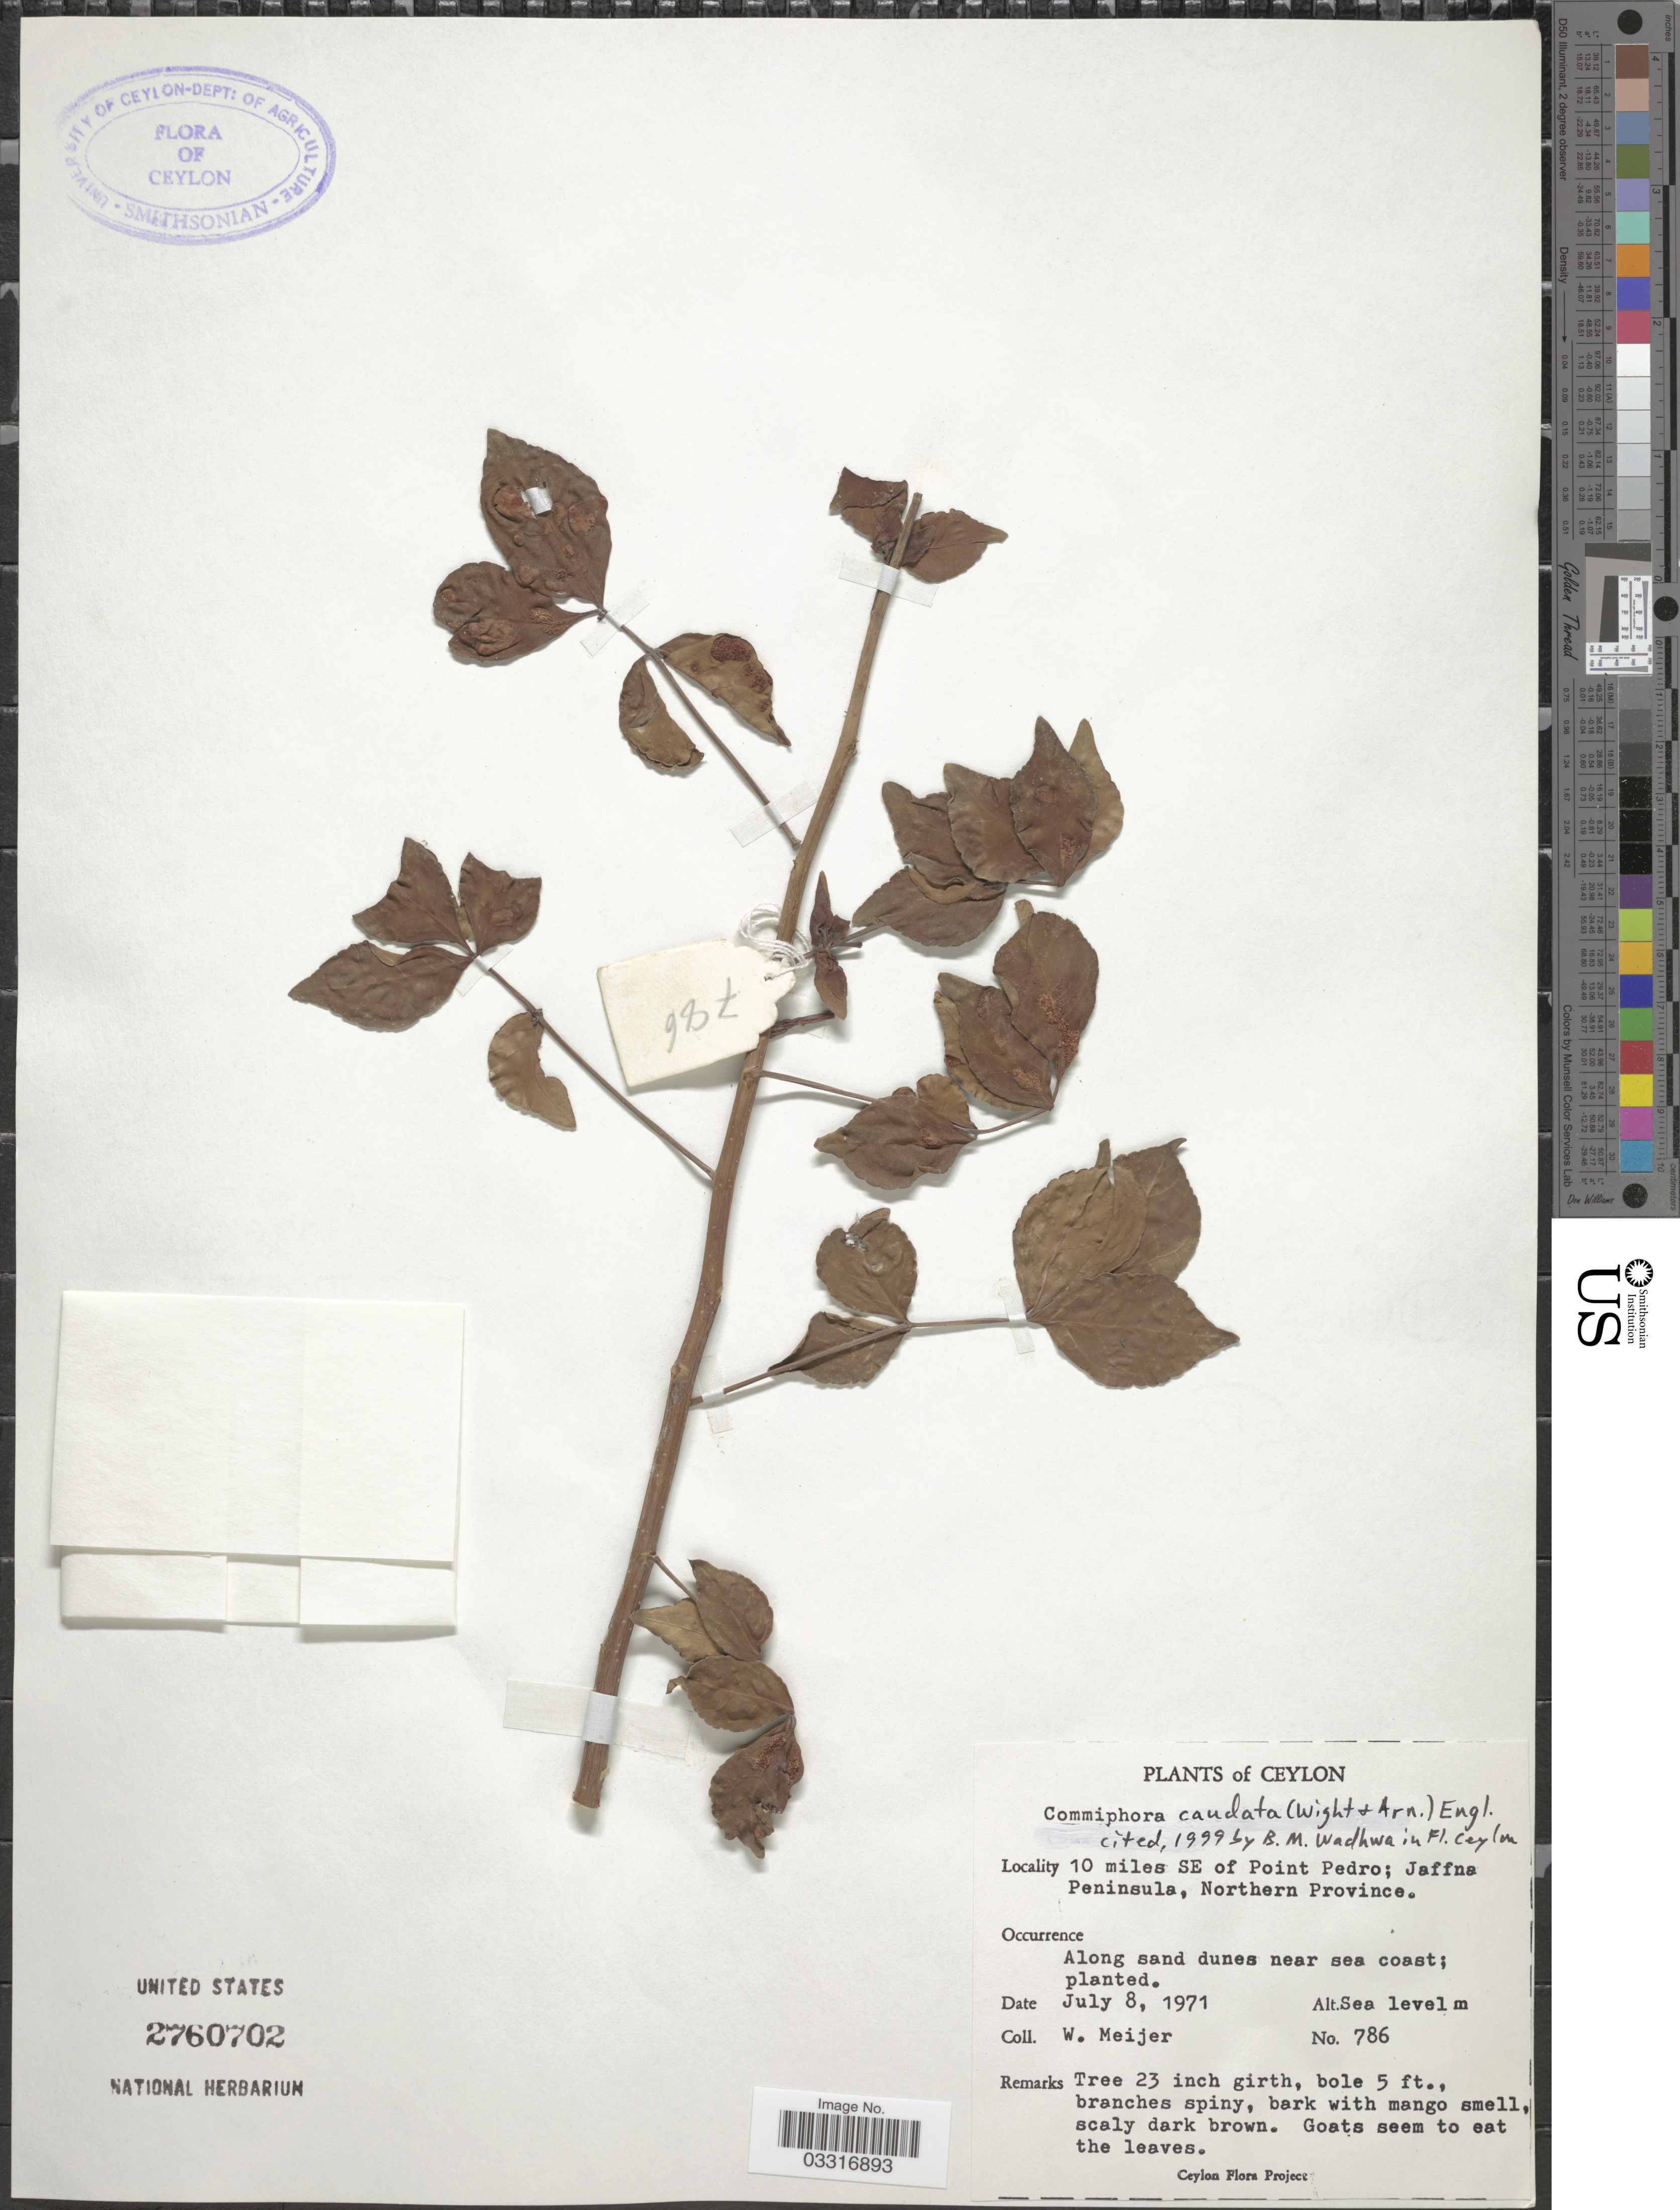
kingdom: Plantae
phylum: Tracheophyta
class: Magnoliopsida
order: Sapindales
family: Burseraceae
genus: Commiphora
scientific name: Commiphora caudata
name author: Engl.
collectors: W. Meijer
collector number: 786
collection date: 1971-07-08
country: Sri Lanka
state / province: Northern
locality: Ceylon, 10 miles SE of Point Pedro; Jaffna Peninsula.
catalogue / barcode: US 2760702